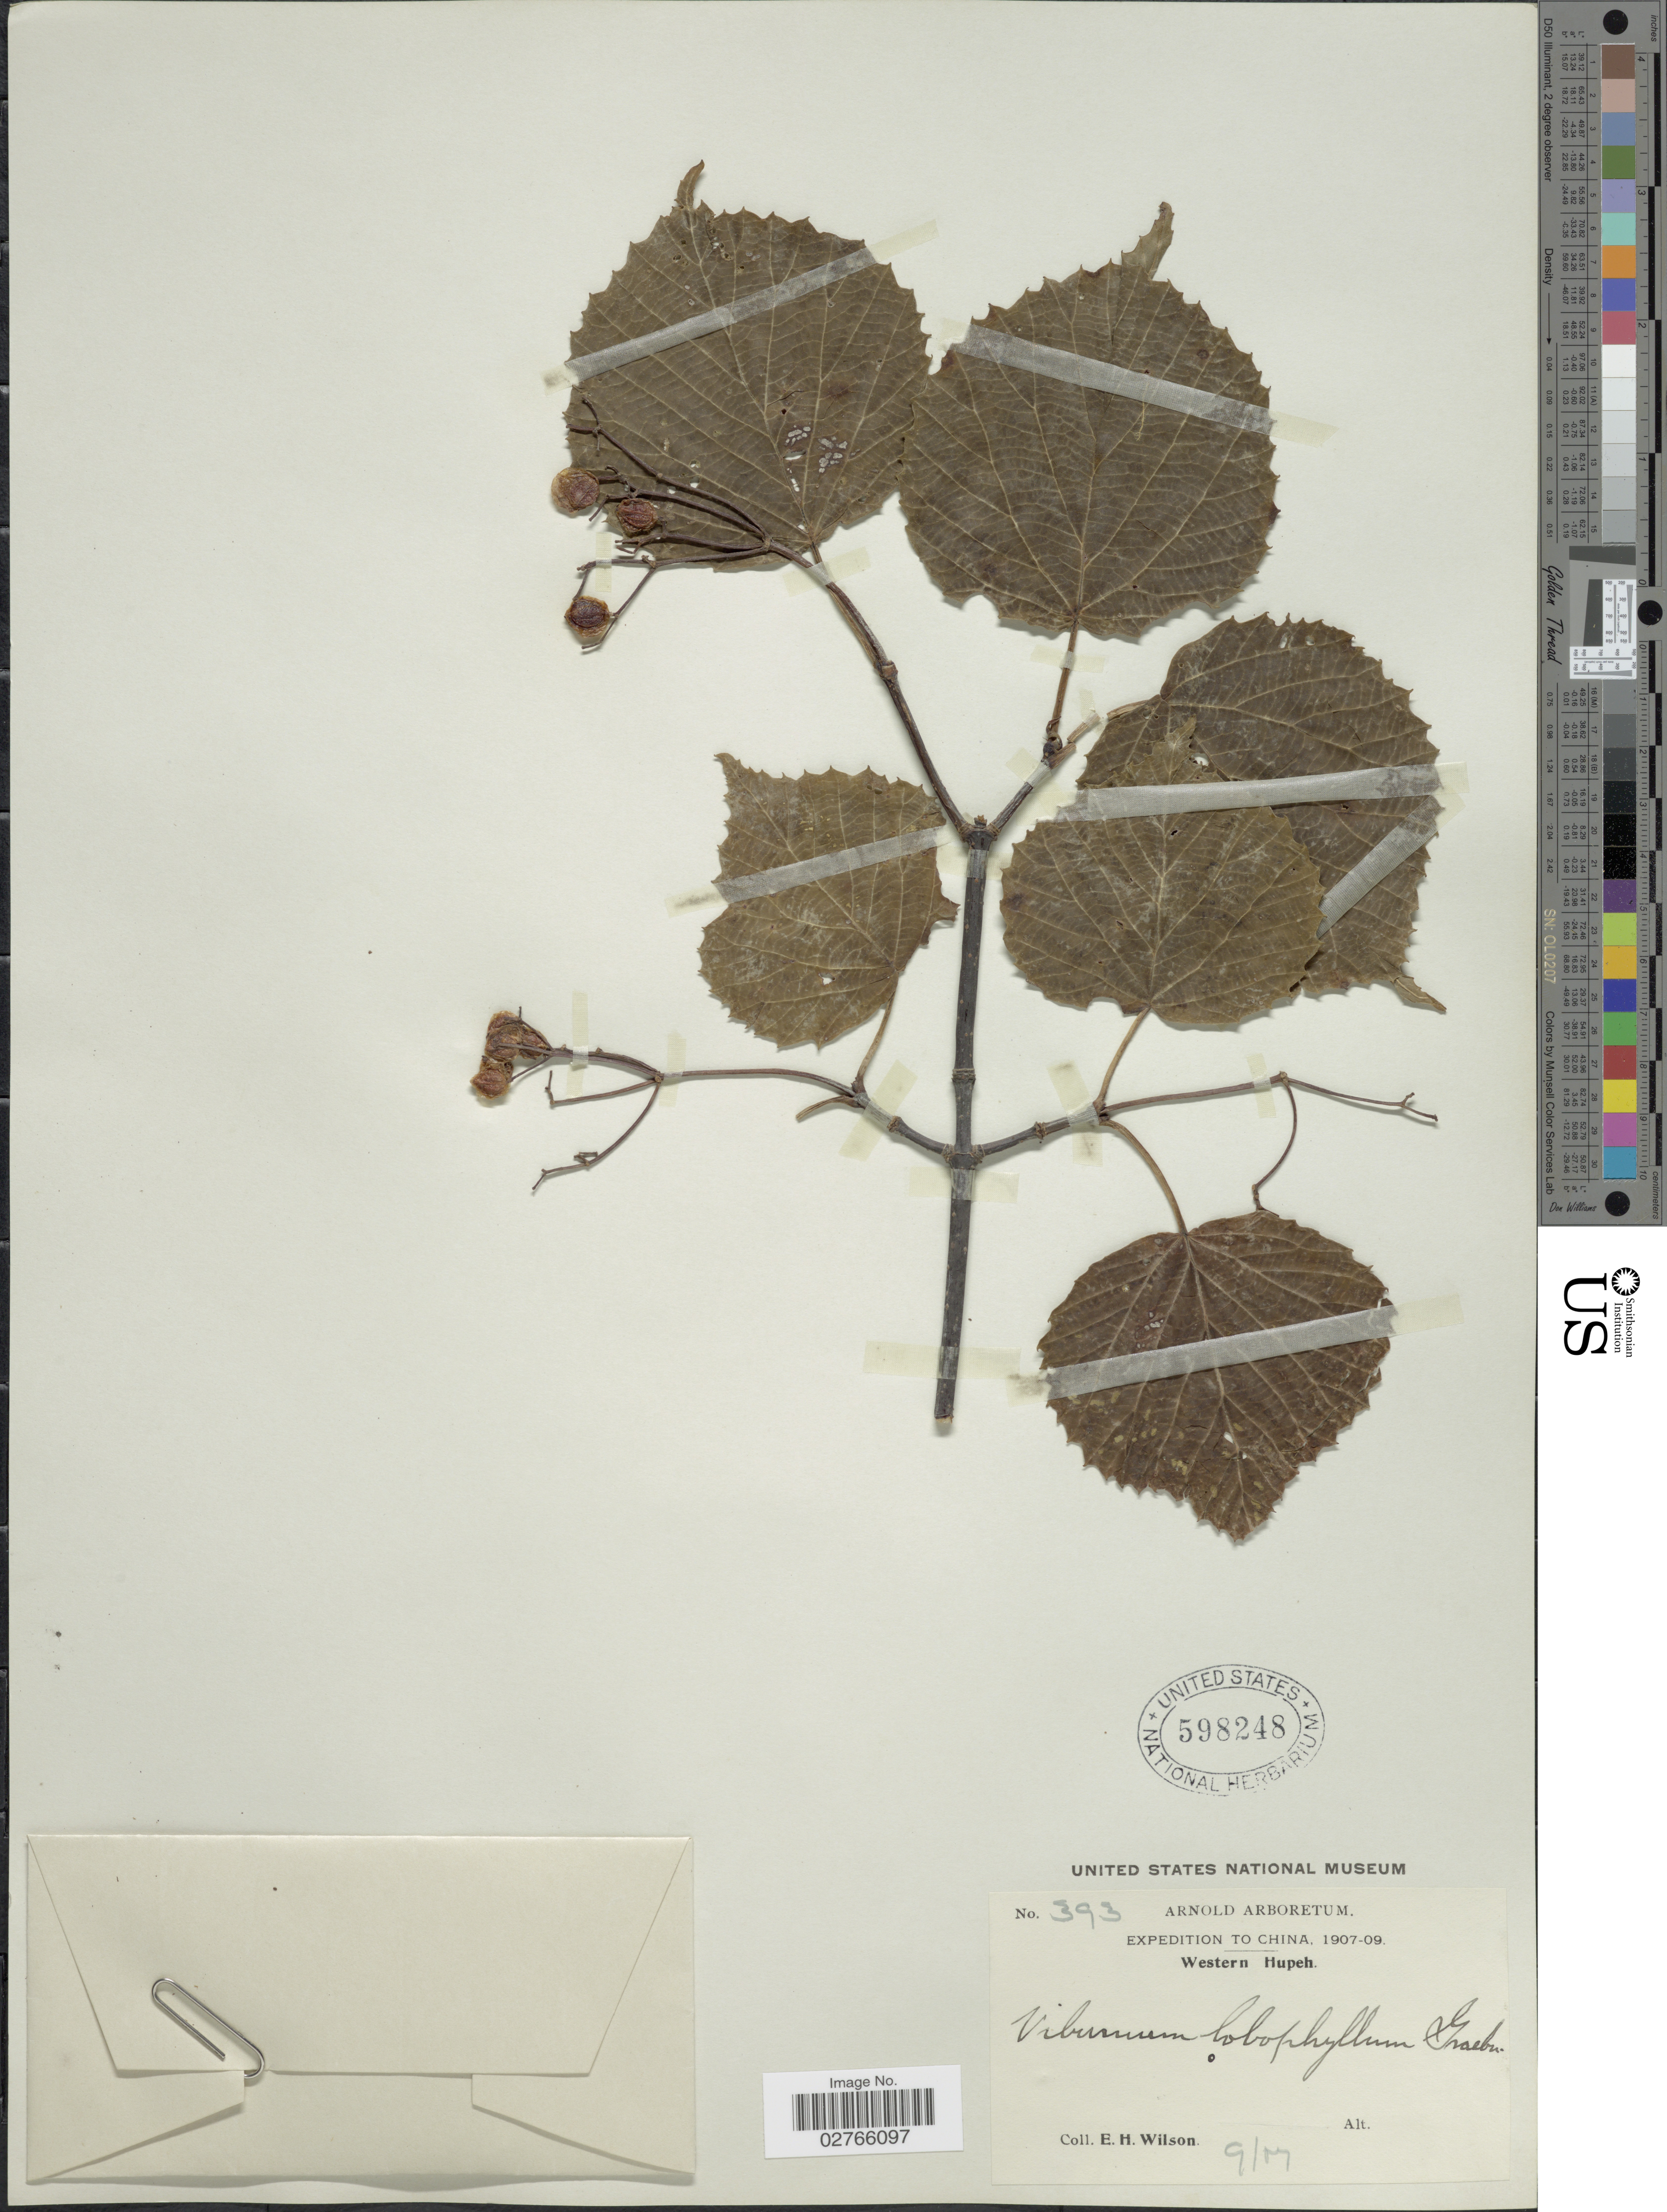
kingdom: Plantae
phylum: Tracheophyta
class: Magnoliopsida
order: Dipsacales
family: Viburnaceae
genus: Viburnum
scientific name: Viburnum lobophyllum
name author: Graebn.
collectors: E. Wilson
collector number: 393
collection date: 1907-09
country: China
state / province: Hubei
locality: Western Hupeh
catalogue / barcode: US 598248